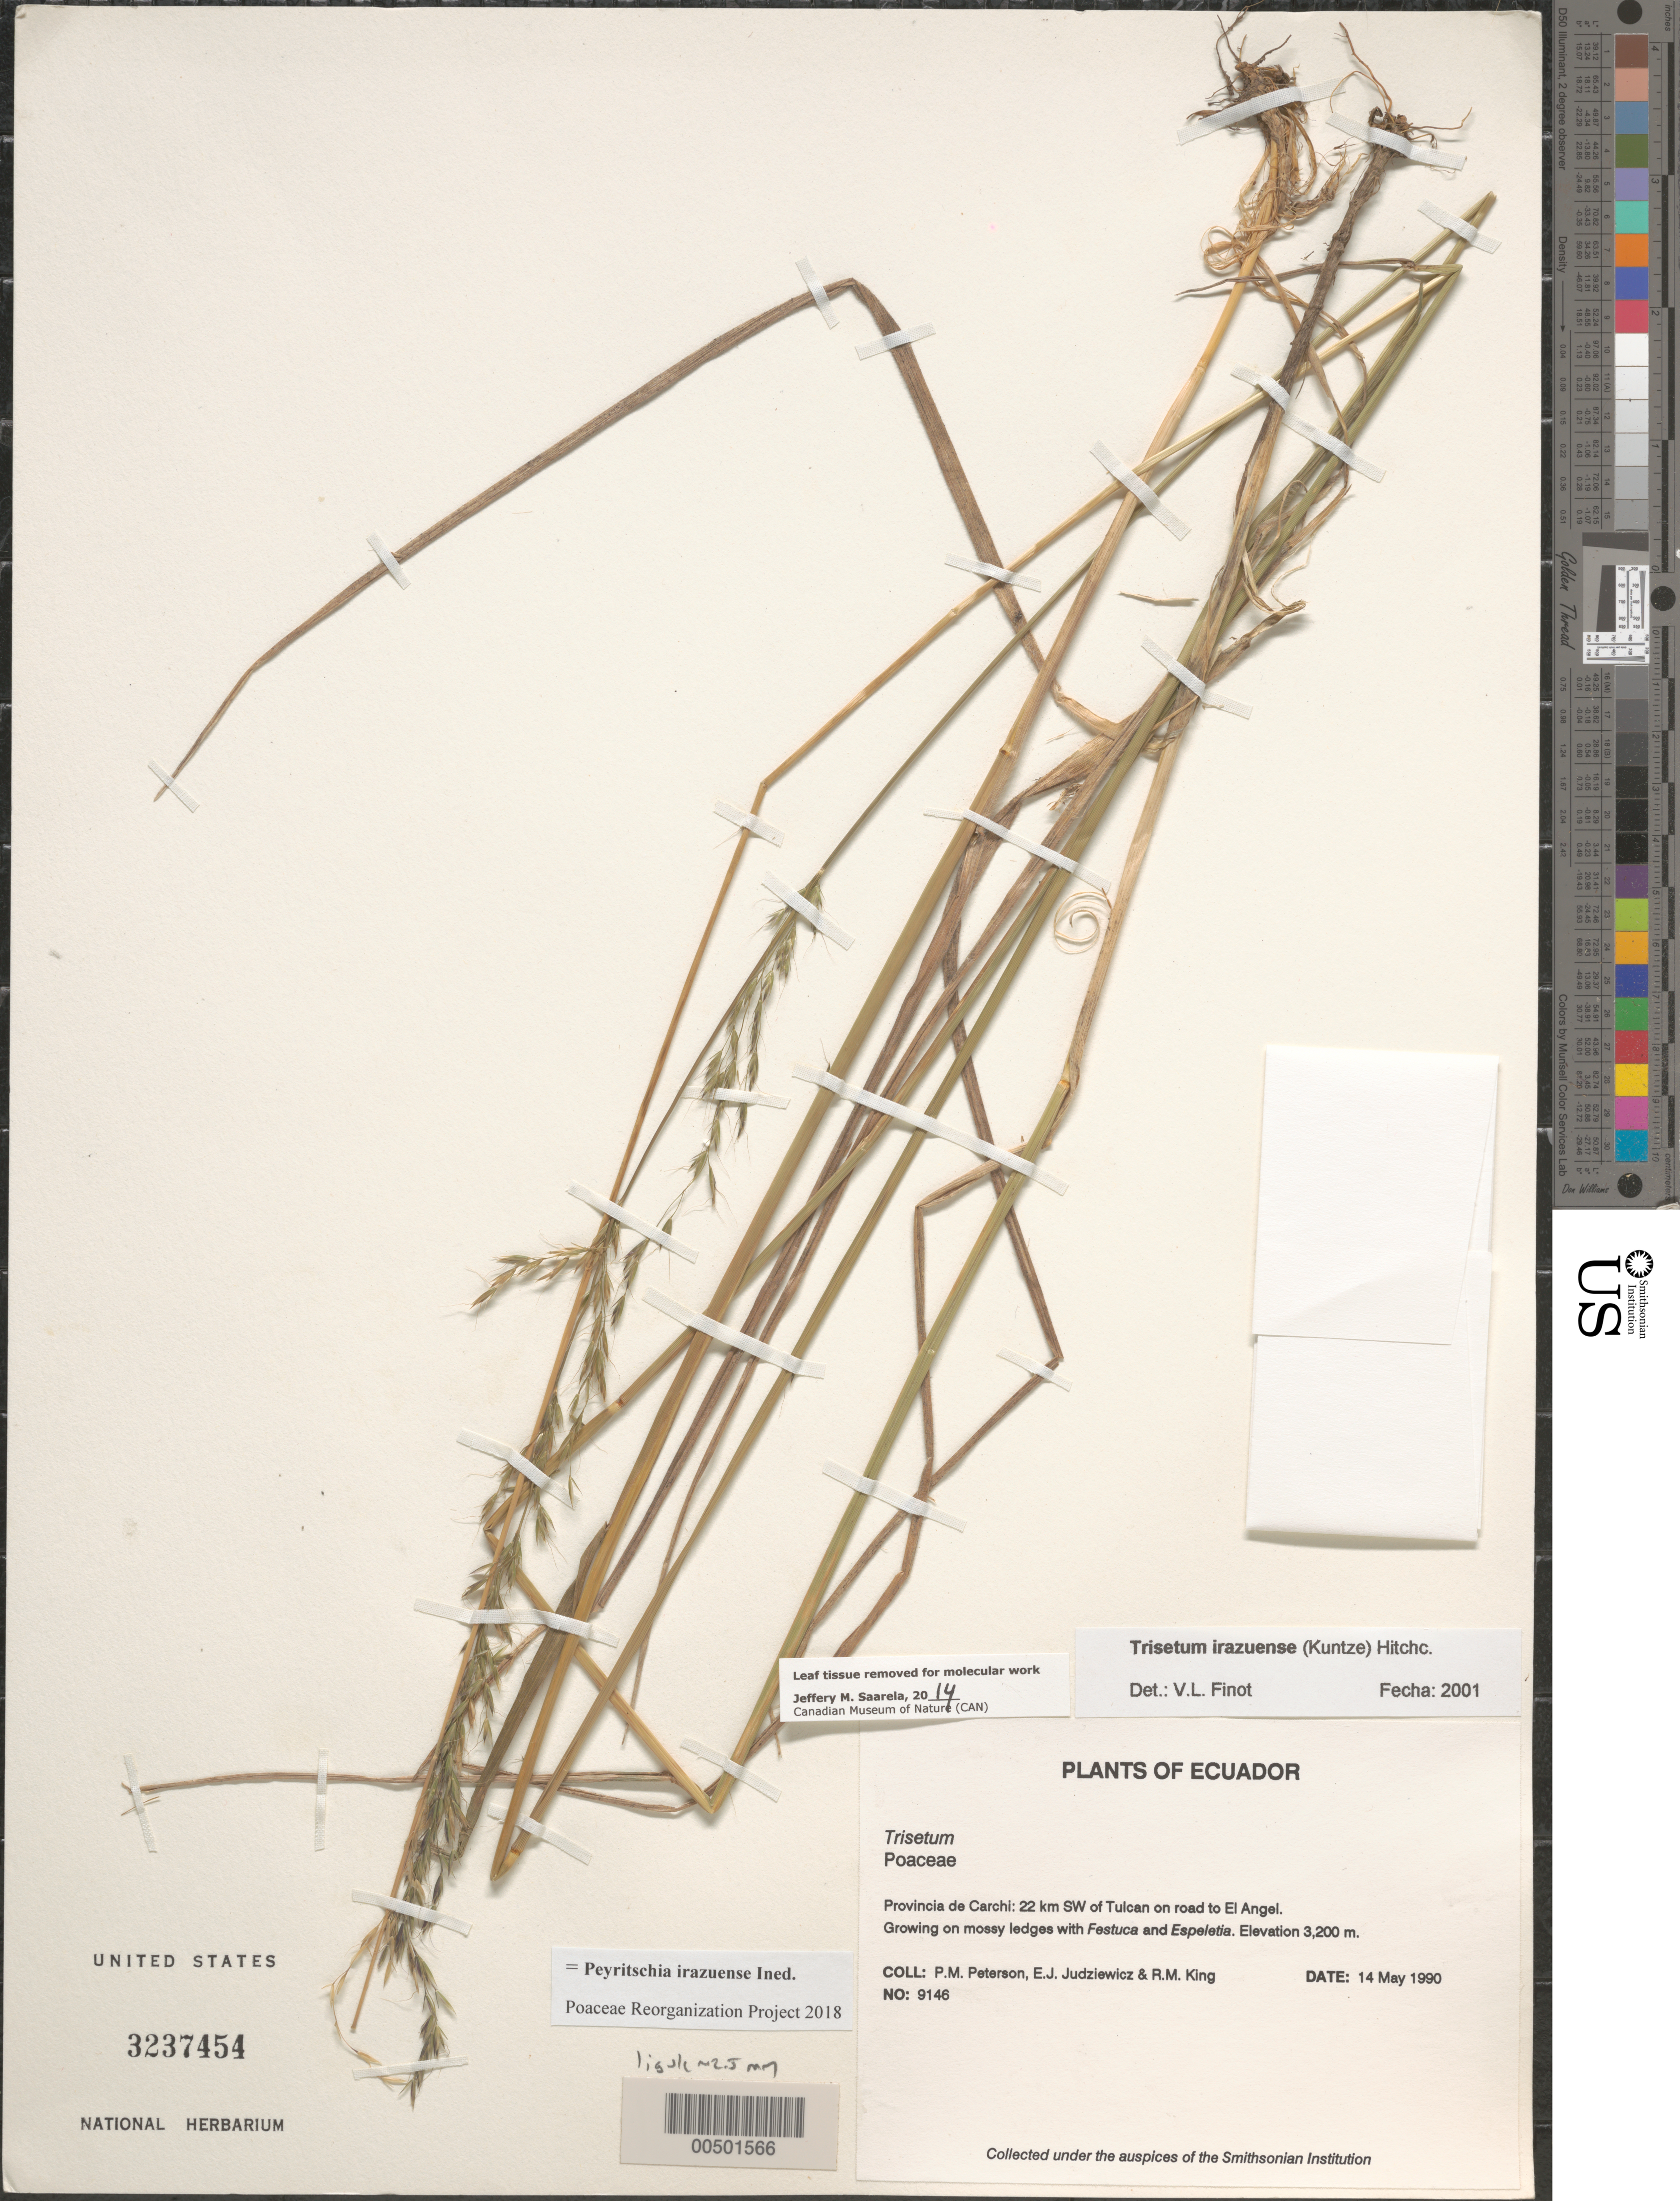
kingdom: Plantae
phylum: Tracheophyta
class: Liliopsida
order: Poales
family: Poaceae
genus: Peyritschia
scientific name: Peyritschia irazuense ined.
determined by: Poaceae Reorganization Project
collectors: P. M. Peterson, E. J. Judziewicz & R. M. King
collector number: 09146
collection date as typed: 14 May 1990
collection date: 1990-05-14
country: Ecuador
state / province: Carchi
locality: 22 km SW of Tulcan on road to El Angel.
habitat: Growing on mossy ledges with Festuca and Espeletia.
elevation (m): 3200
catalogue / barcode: US 3237454